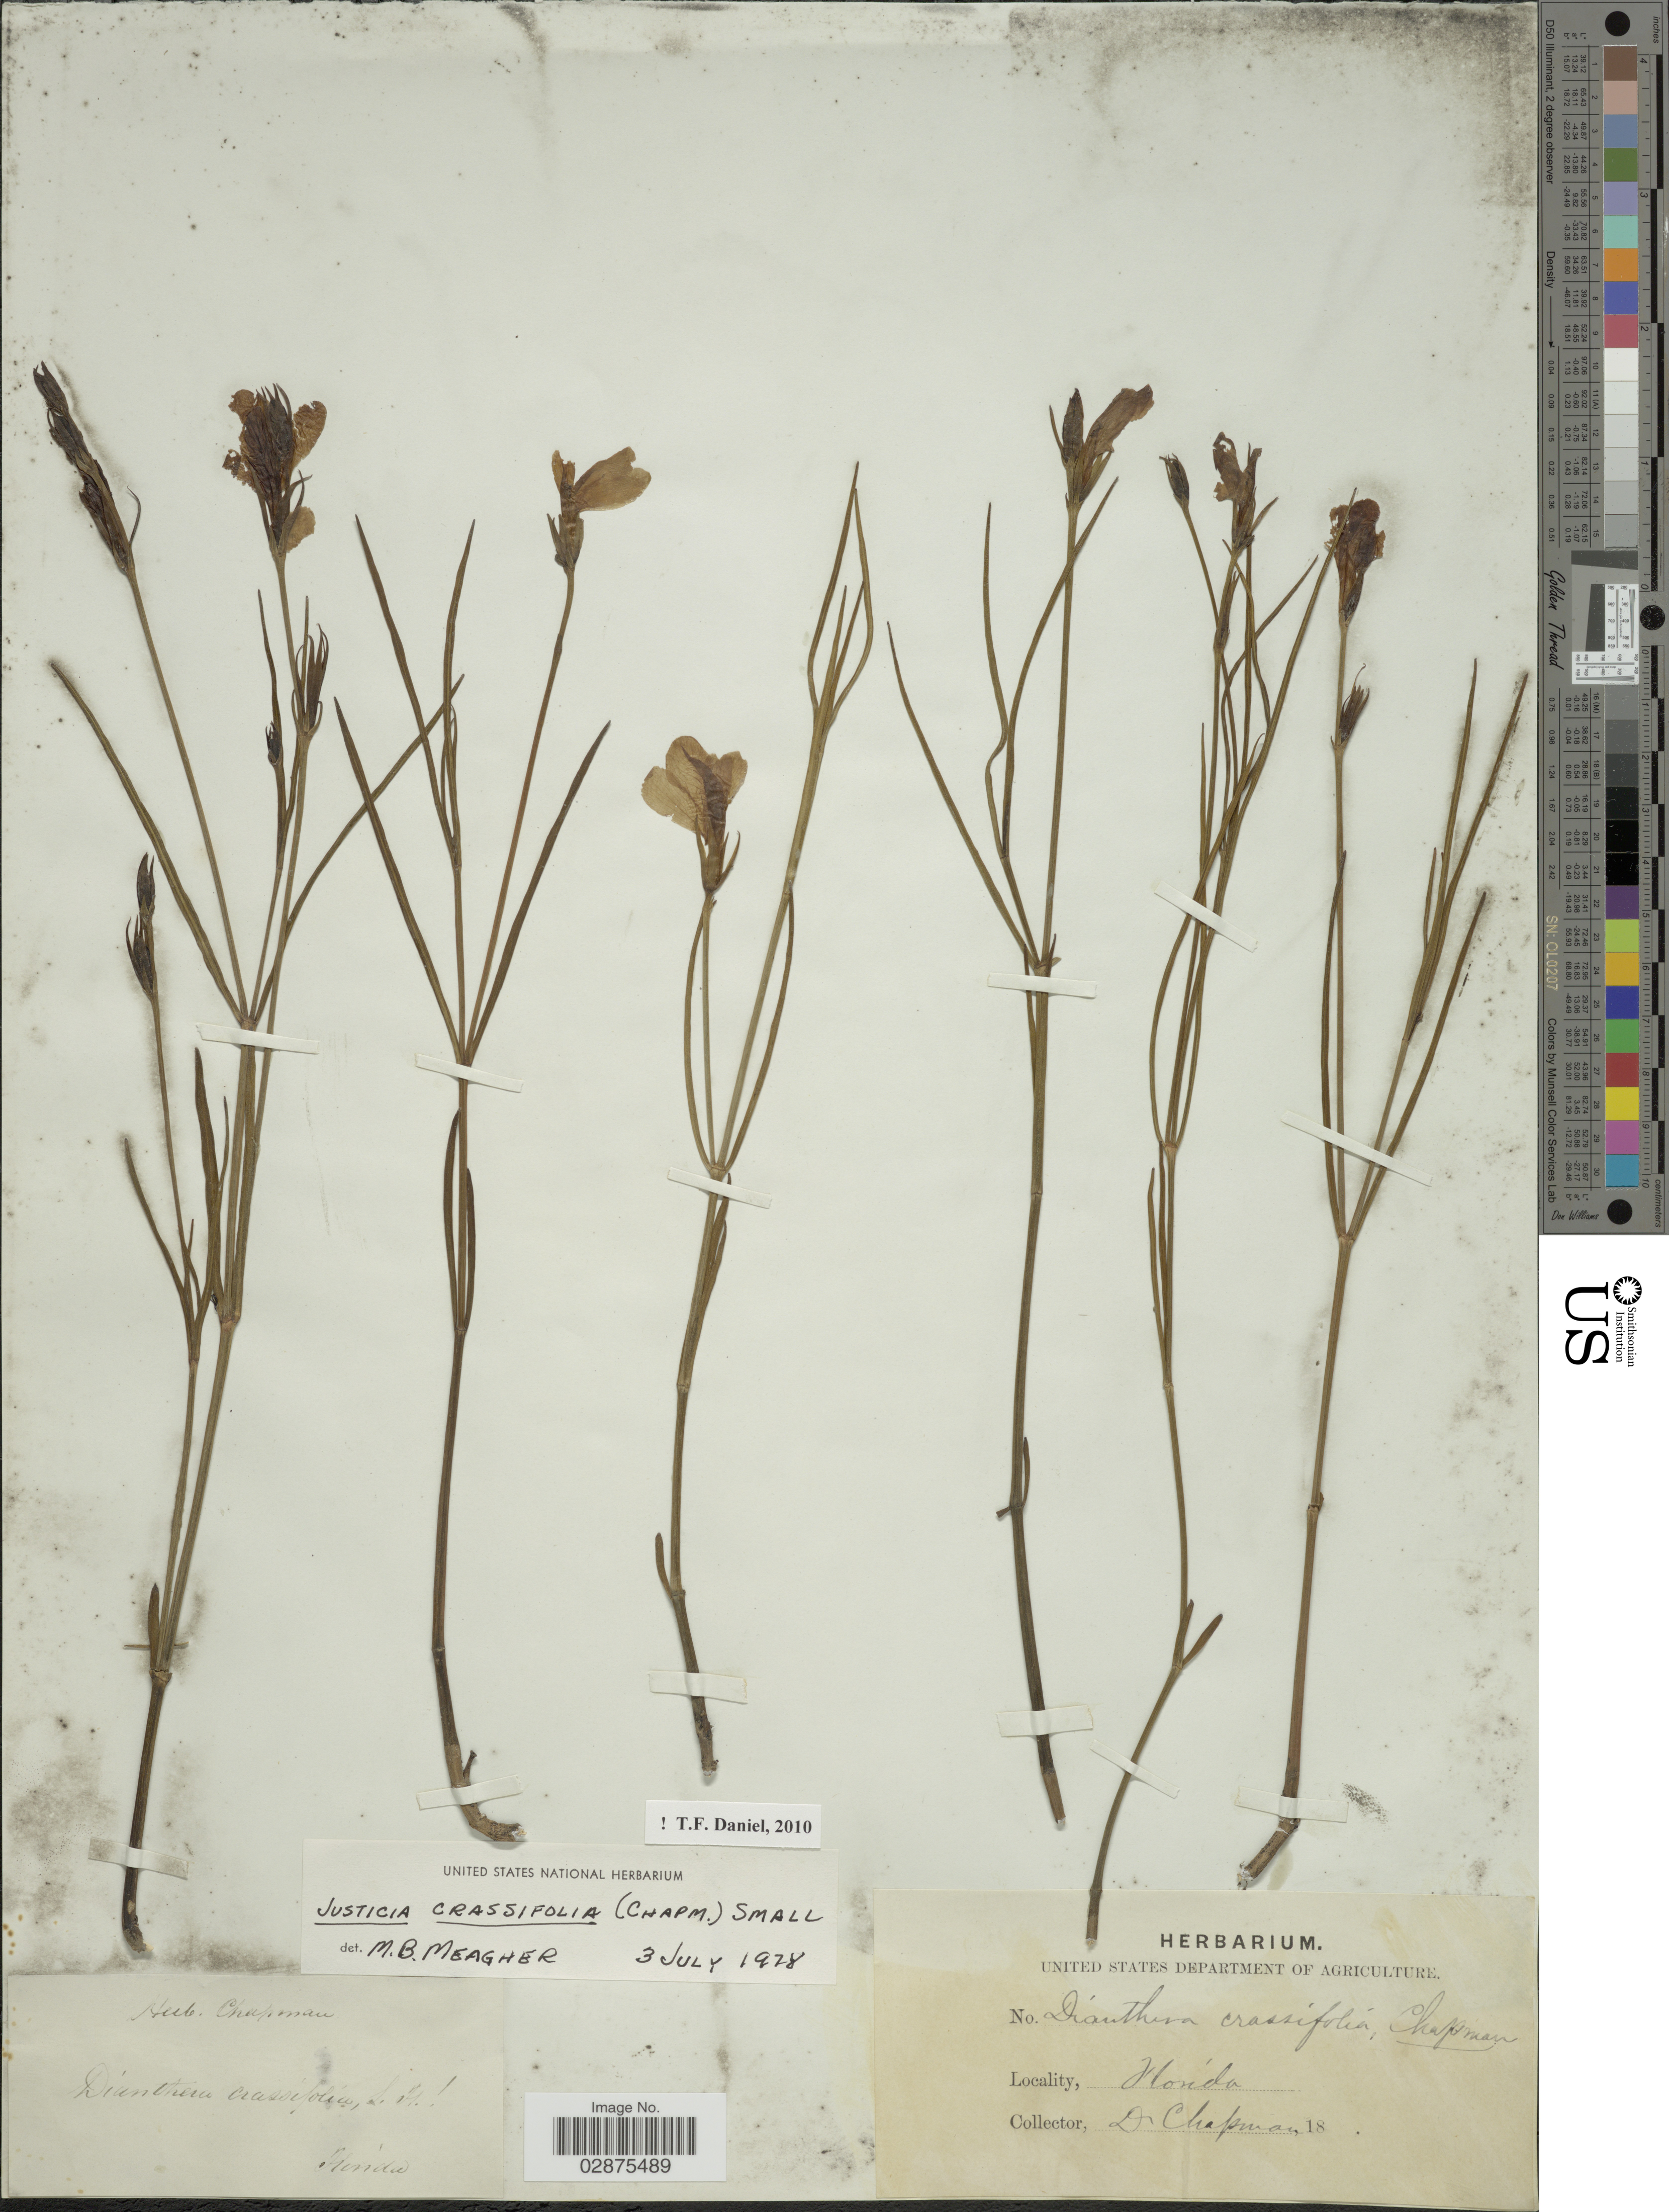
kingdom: Plantae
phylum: Tracheophyta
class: Magnoliopsida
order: Lamiales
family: Acanthaceae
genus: Justicia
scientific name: Justicia crassifolia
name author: (Chapm.) Chapm. ex Small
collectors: A. Chapman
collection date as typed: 18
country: United States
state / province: Florida